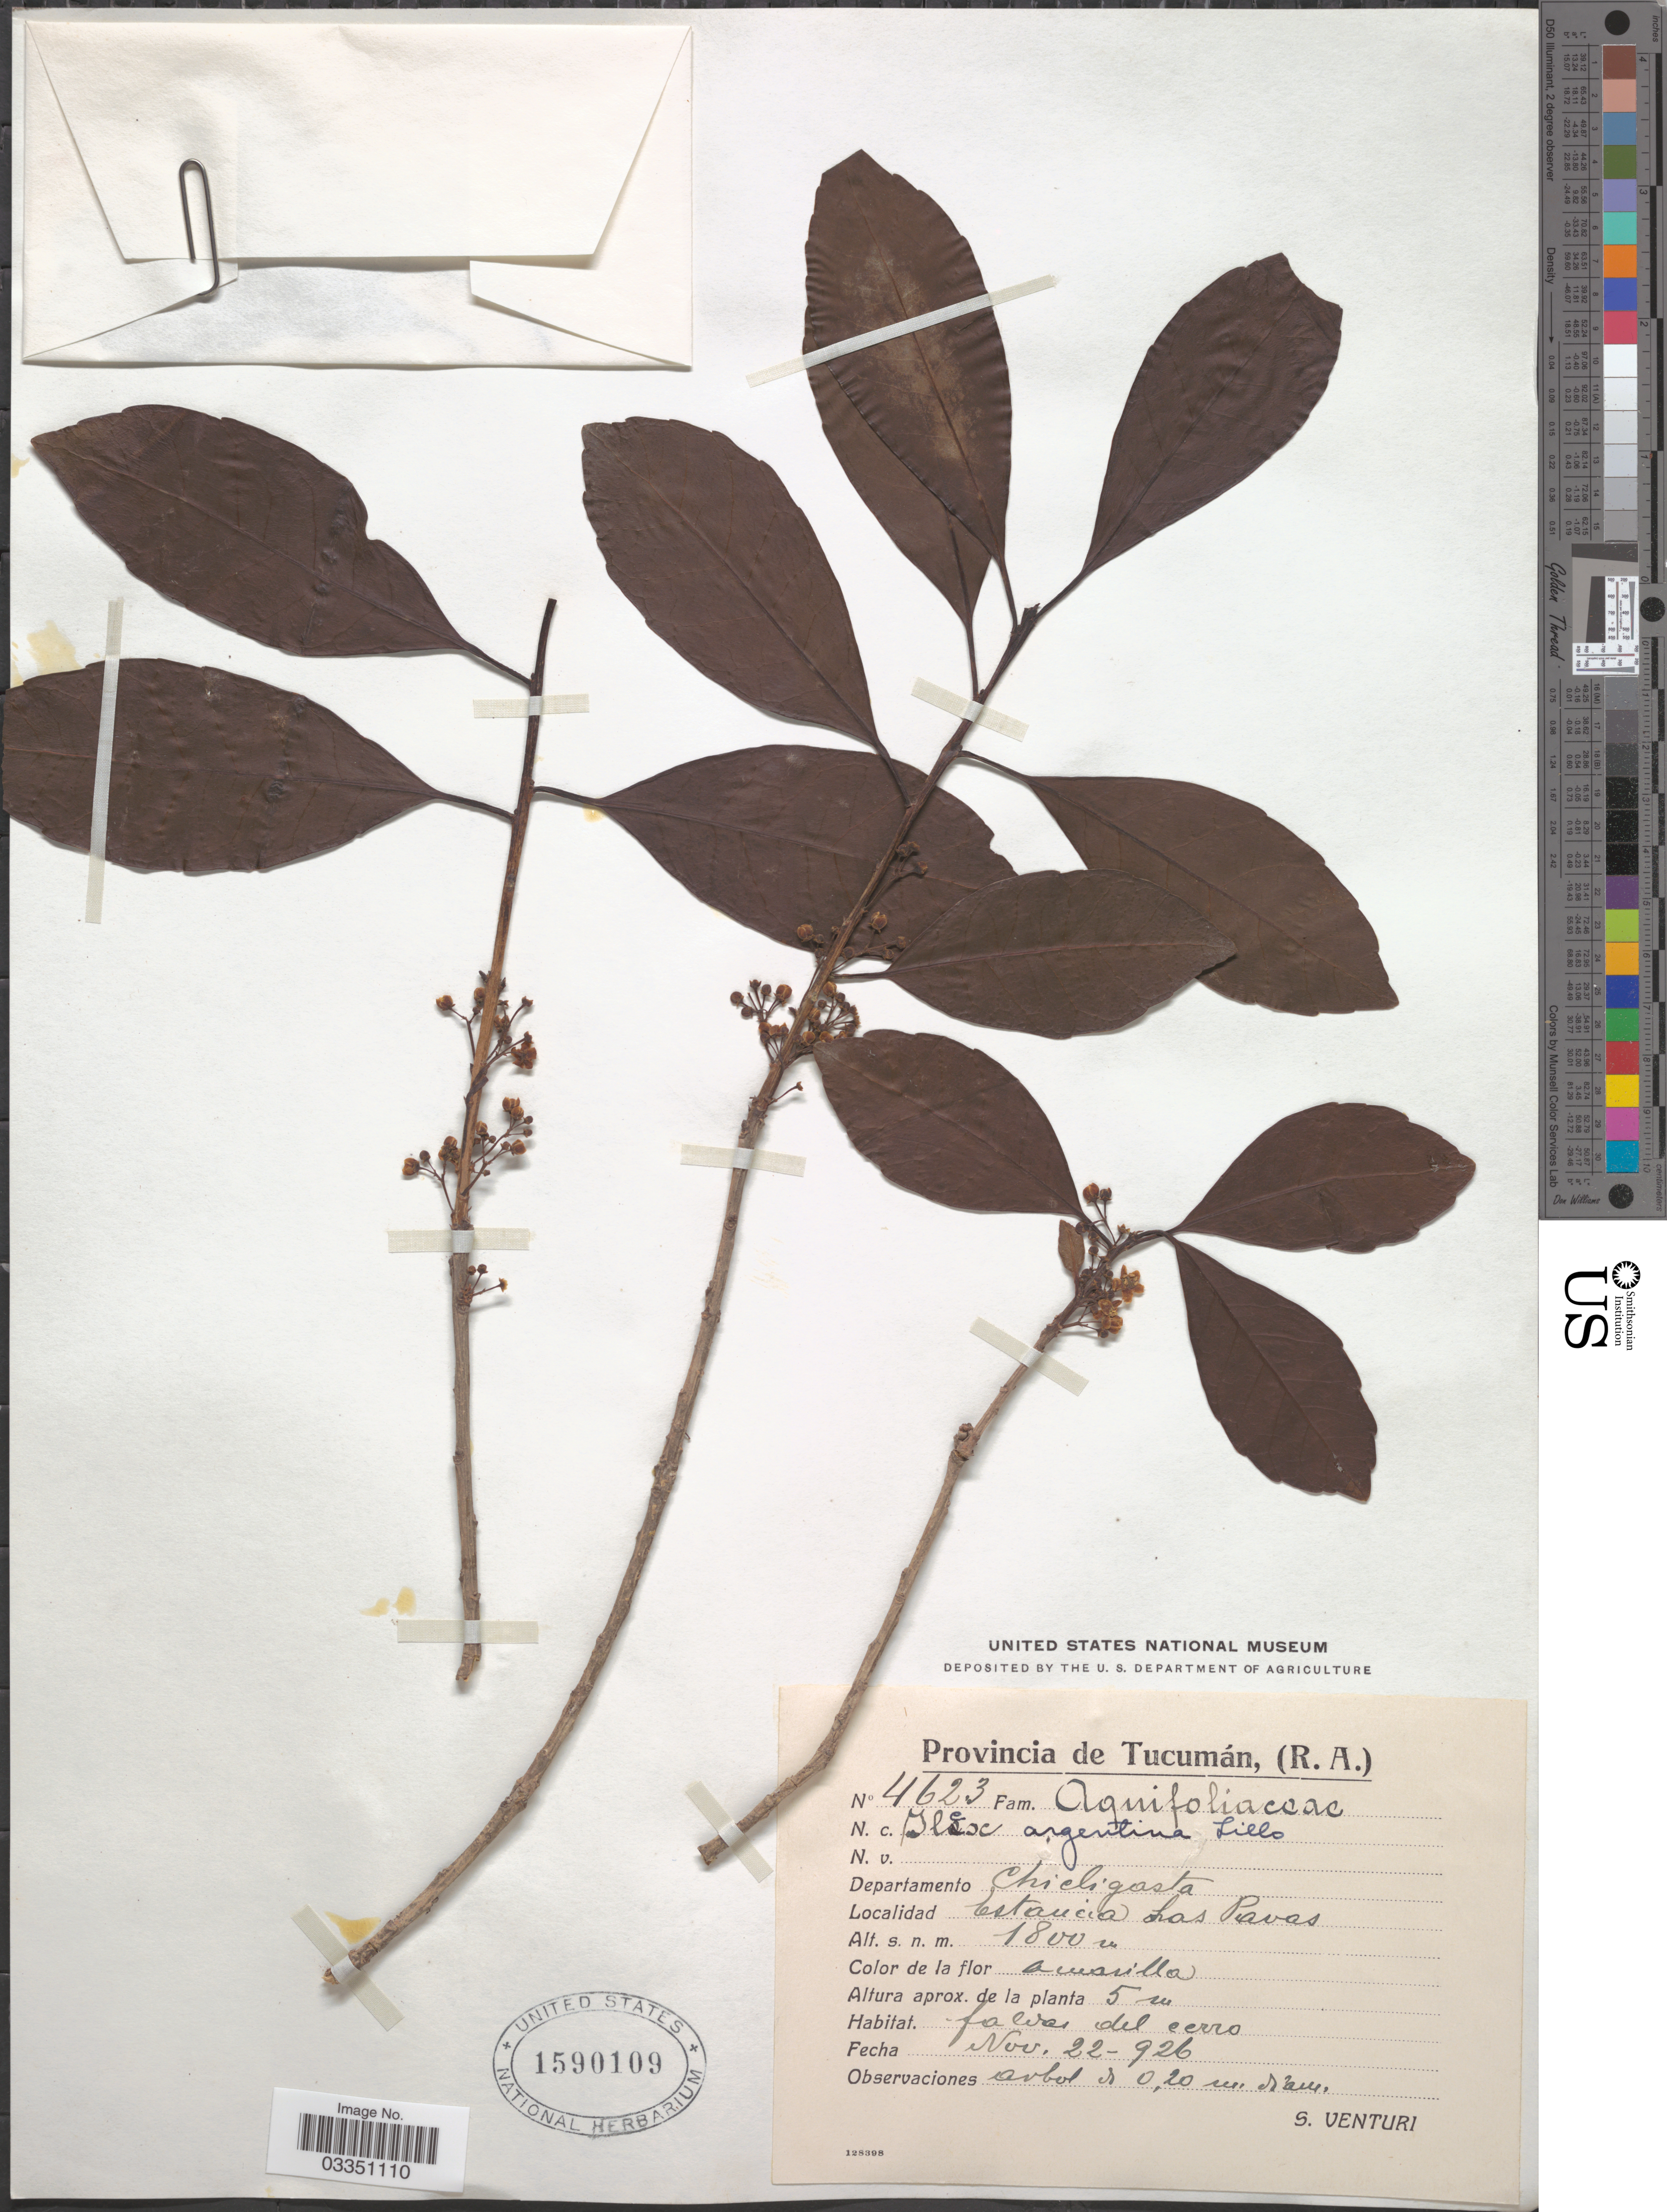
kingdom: Plantae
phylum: Tracheophyta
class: Magnoliopsida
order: Aquifoliales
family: Aquifoliaceae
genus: Ilex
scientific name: Ilex argentina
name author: Lillo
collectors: S. Venturi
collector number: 4623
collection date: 1926-11-22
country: Argentina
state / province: Tucuman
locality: Departamento Chicligasta. Estancia Las Pavas.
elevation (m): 1800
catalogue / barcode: US 1590109